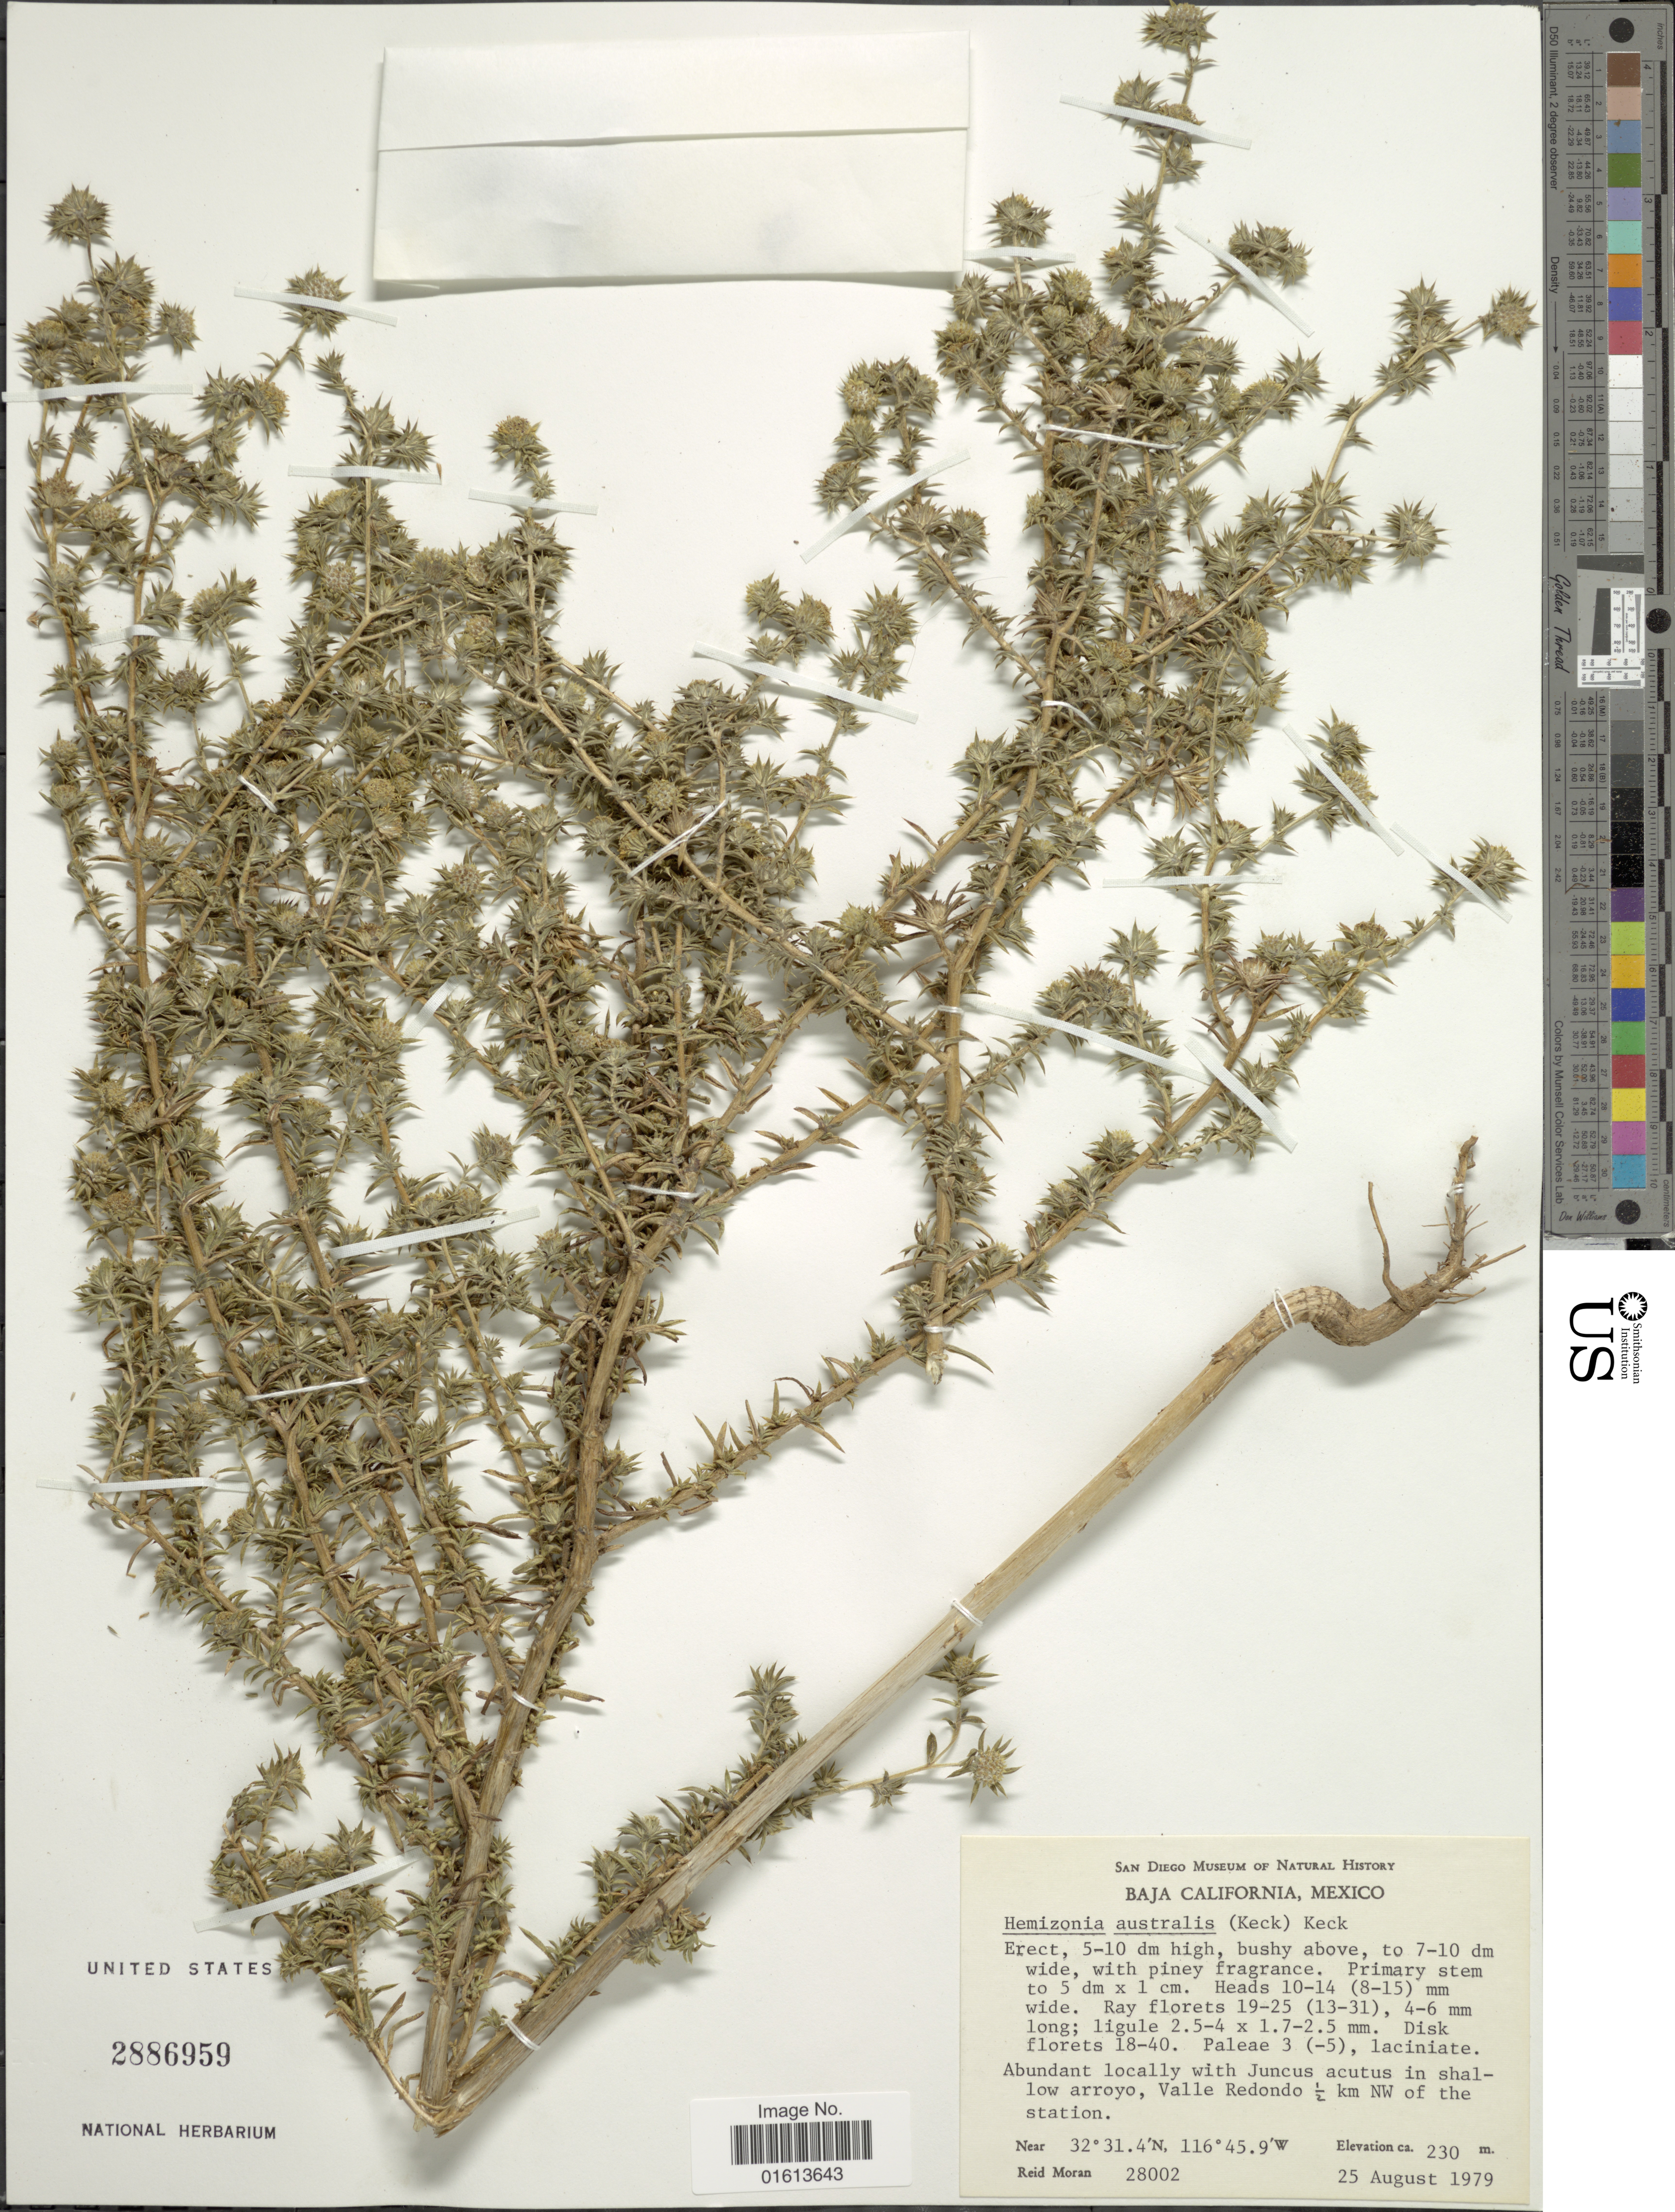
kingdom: Plantae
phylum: Tracheophyta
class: Magnoliopsida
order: Asterales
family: Asteraceae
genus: Centromadia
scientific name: Centromadia parryi subsp. australis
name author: (D.D. Keck) B.G. Baldwin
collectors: R. V. Moran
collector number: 28002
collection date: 1979-08-25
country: Mexico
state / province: Baja California Norte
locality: Baja California, Mexico. Valle Redomdo 1/2 km NW of the station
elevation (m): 230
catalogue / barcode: US 2886959